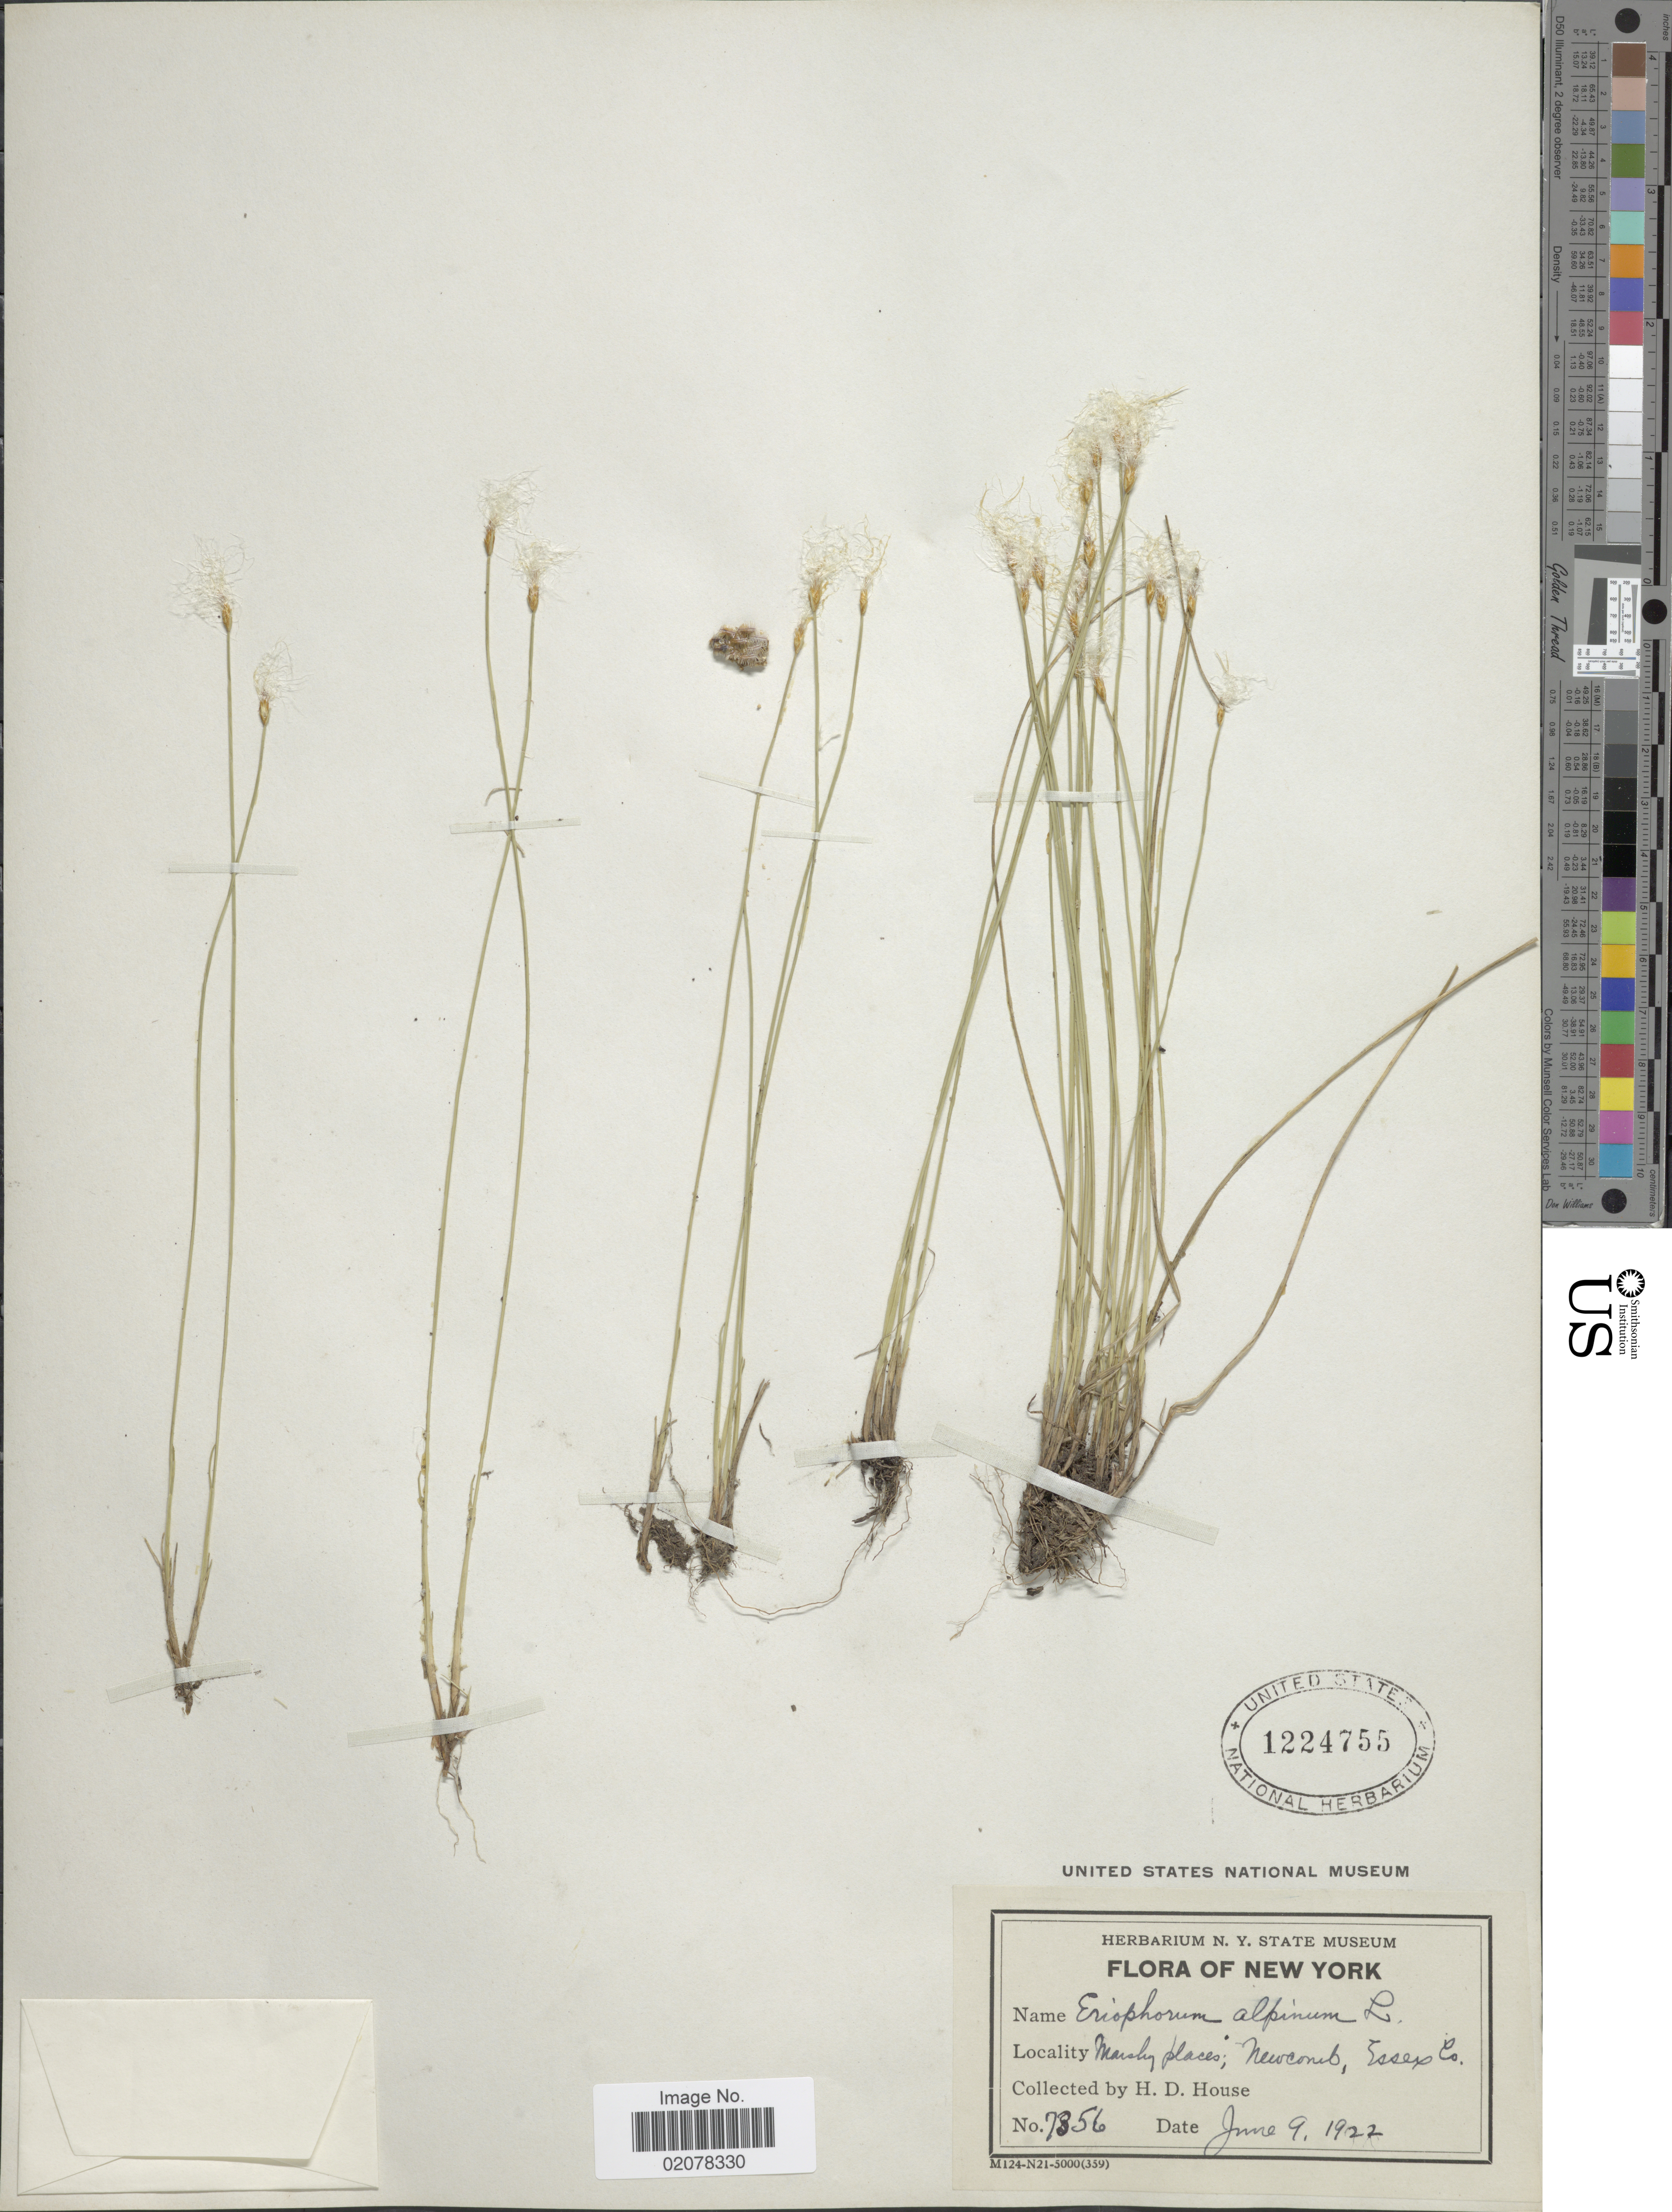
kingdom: Plantae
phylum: Tracheophyta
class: Liliopsida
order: Poales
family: Cyperaceae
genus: Trichophorum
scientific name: Trichophorum alpinum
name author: (L.) Pers.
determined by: Strong, M. T., (US), Smithsonian Institution - National Museum of Natural History (UNITED STATES)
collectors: H. D. House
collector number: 7356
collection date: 1922-06-09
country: United States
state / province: New York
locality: Marshy places, Newcomb, Essex Co.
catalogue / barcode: US 1224755